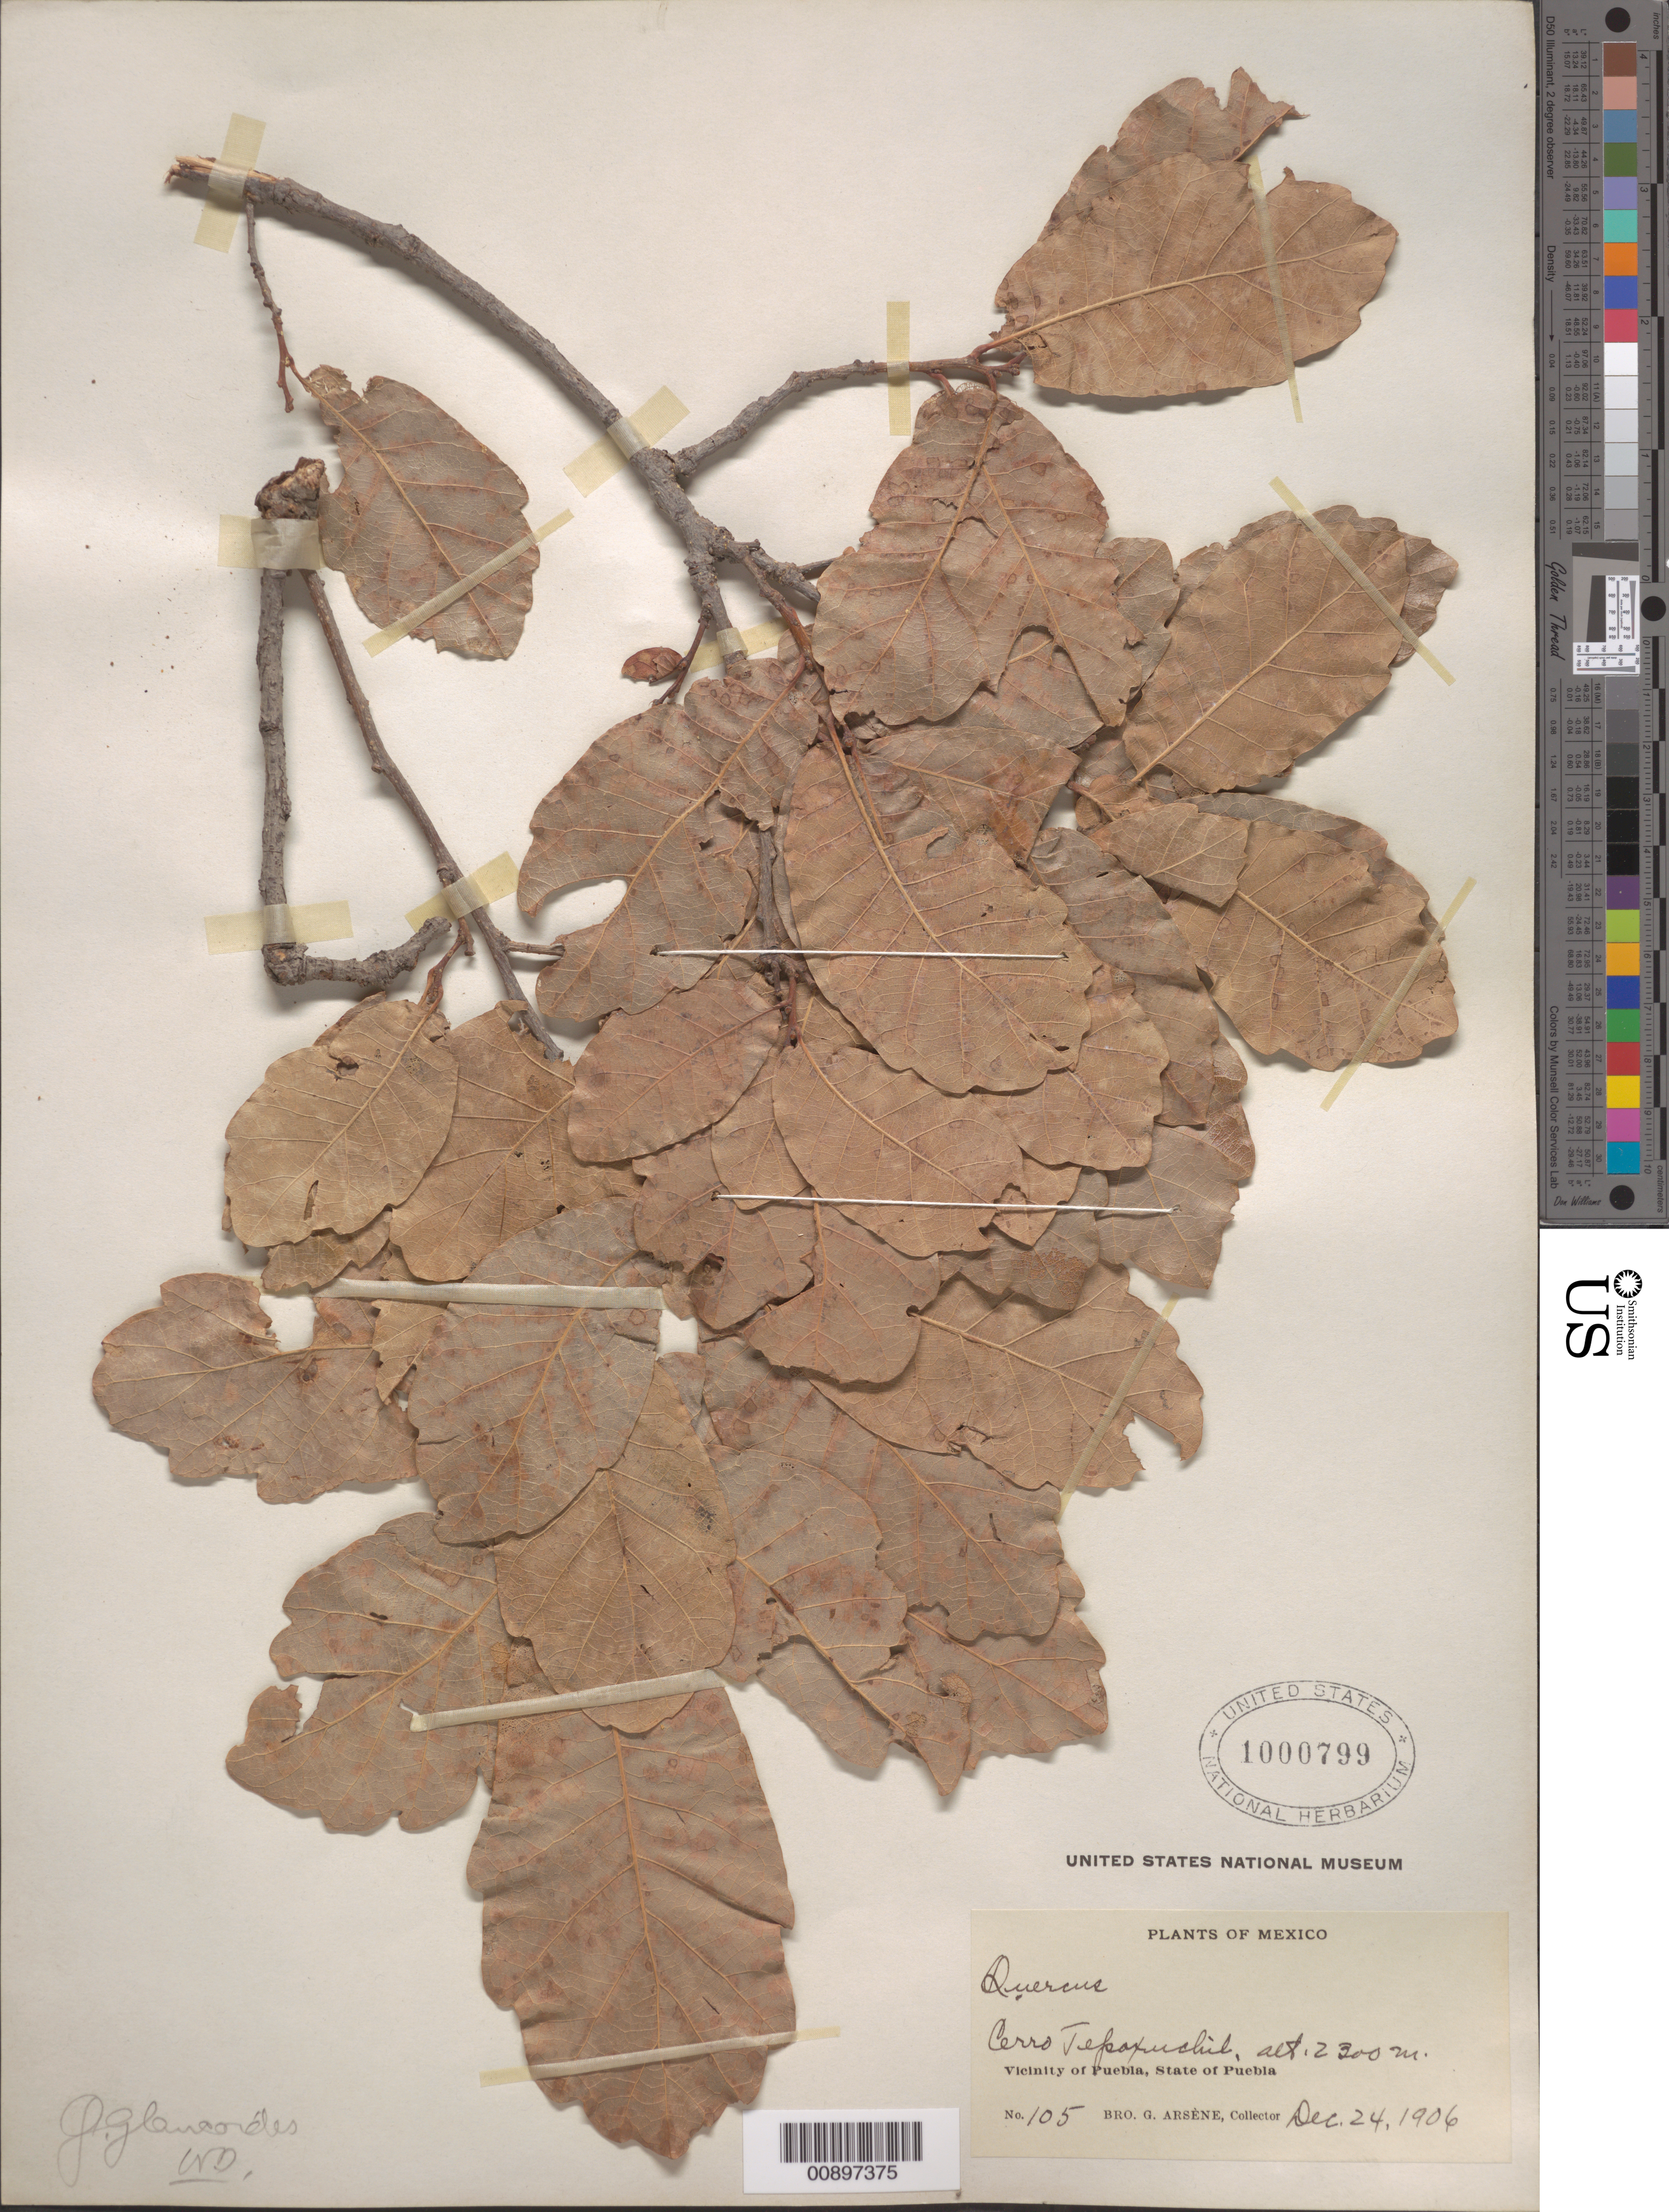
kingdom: Plantae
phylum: Tracheophyta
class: Magnoliopsida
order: Fagales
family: Fagaceae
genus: Quercus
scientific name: Quercus glaucoides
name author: M. Martens & Galeotti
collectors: Bro. G. Arsène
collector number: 105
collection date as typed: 24 Dec 1906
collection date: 1906-12-24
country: Mexico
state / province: Puebla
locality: Cerro Tepoxuchil. Vicinity of Puebla, State of Puebla.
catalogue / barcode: US 1000799